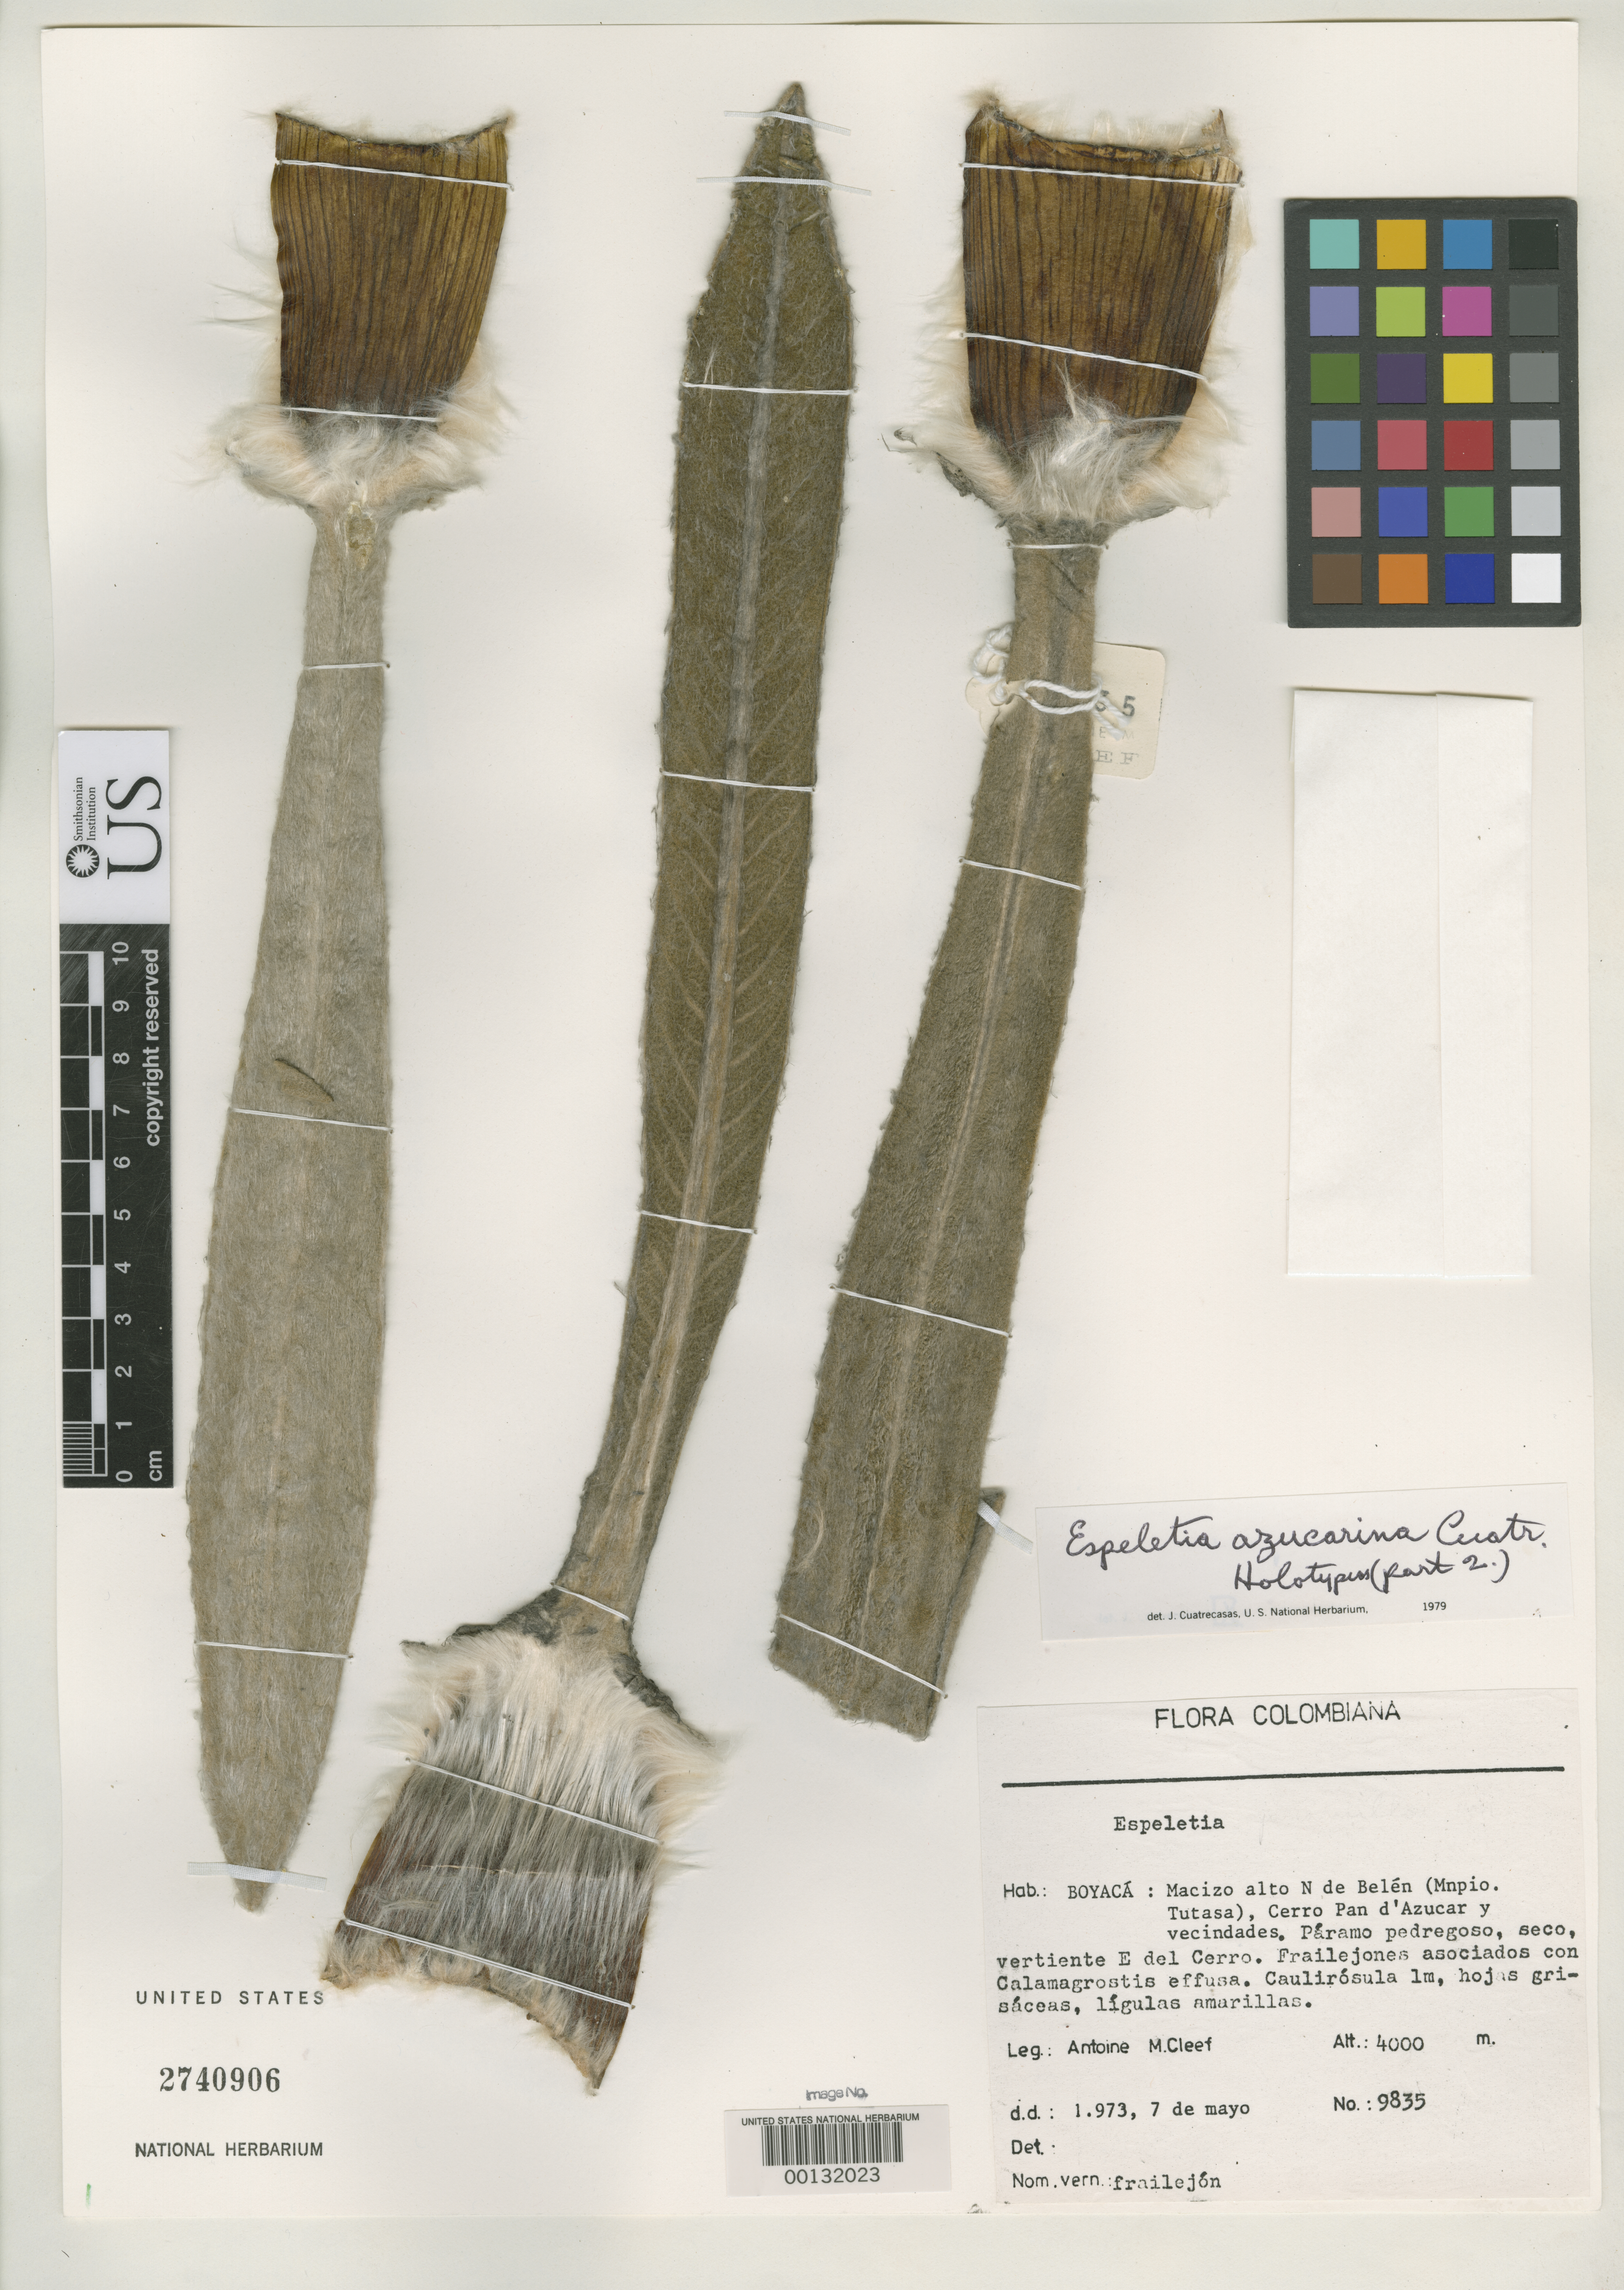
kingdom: Plantae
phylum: Tracheophyta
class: Magnoliopsida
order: Asterales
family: Asteraceae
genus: Espeletia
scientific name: Espeletia azucarina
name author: Cuatrec.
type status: Holotype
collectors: A. M. Cleef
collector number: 9835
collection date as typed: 07 May 1973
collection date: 1973-05-07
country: Colombia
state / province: Boyacá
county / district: Tutasa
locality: Macizo Alto N de Belem, Cerro Pan de Azucar y Vecindades. [Massive hill N of Belem, Cerro Pan de Azucar and vicinity.]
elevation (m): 4000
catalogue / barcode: US 2740906